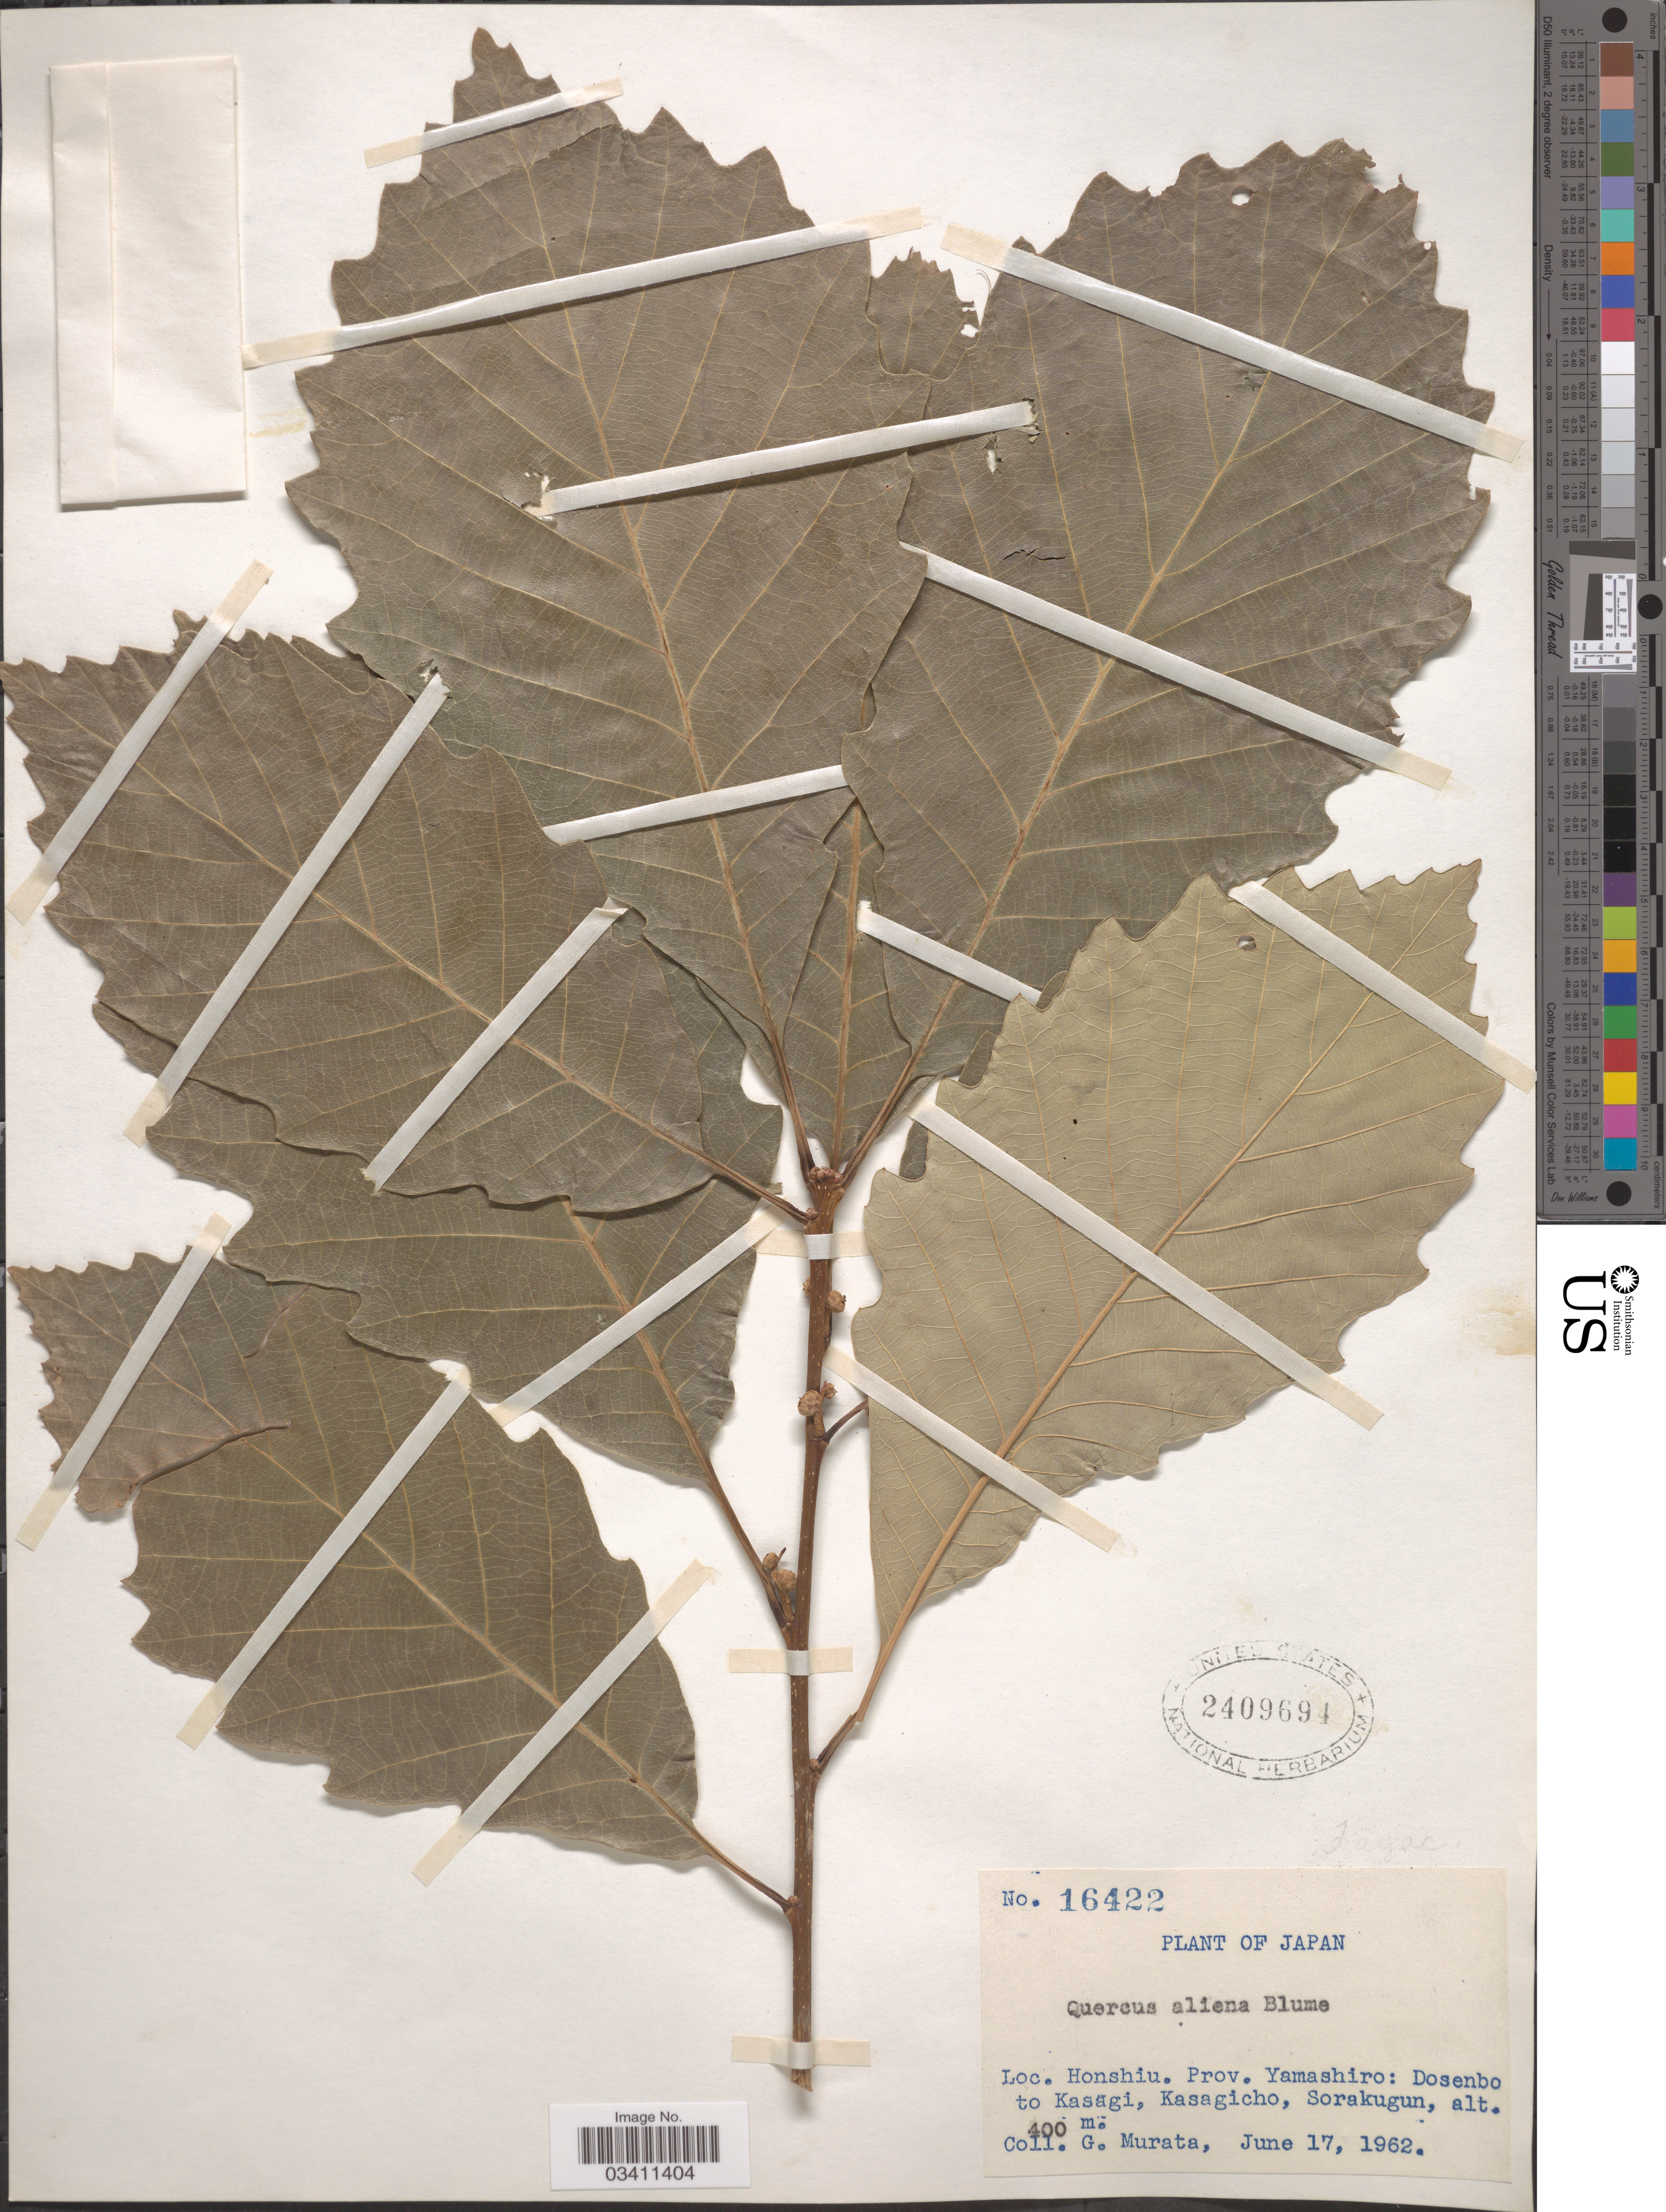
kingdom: Plantae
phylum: Tracheophyta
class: Magnoliopsida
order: Fagales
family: Fagaceae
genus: Quercus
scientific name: Quercus aliena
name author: Blume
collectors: G. Murata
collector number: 16422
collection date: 1962-06-17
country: Japan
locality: Honshiu. Prov. Yamashiro: Dosenbo to Kasagi, Kasagicho, Sorakugun.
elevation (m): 400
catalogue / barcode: US 2409694